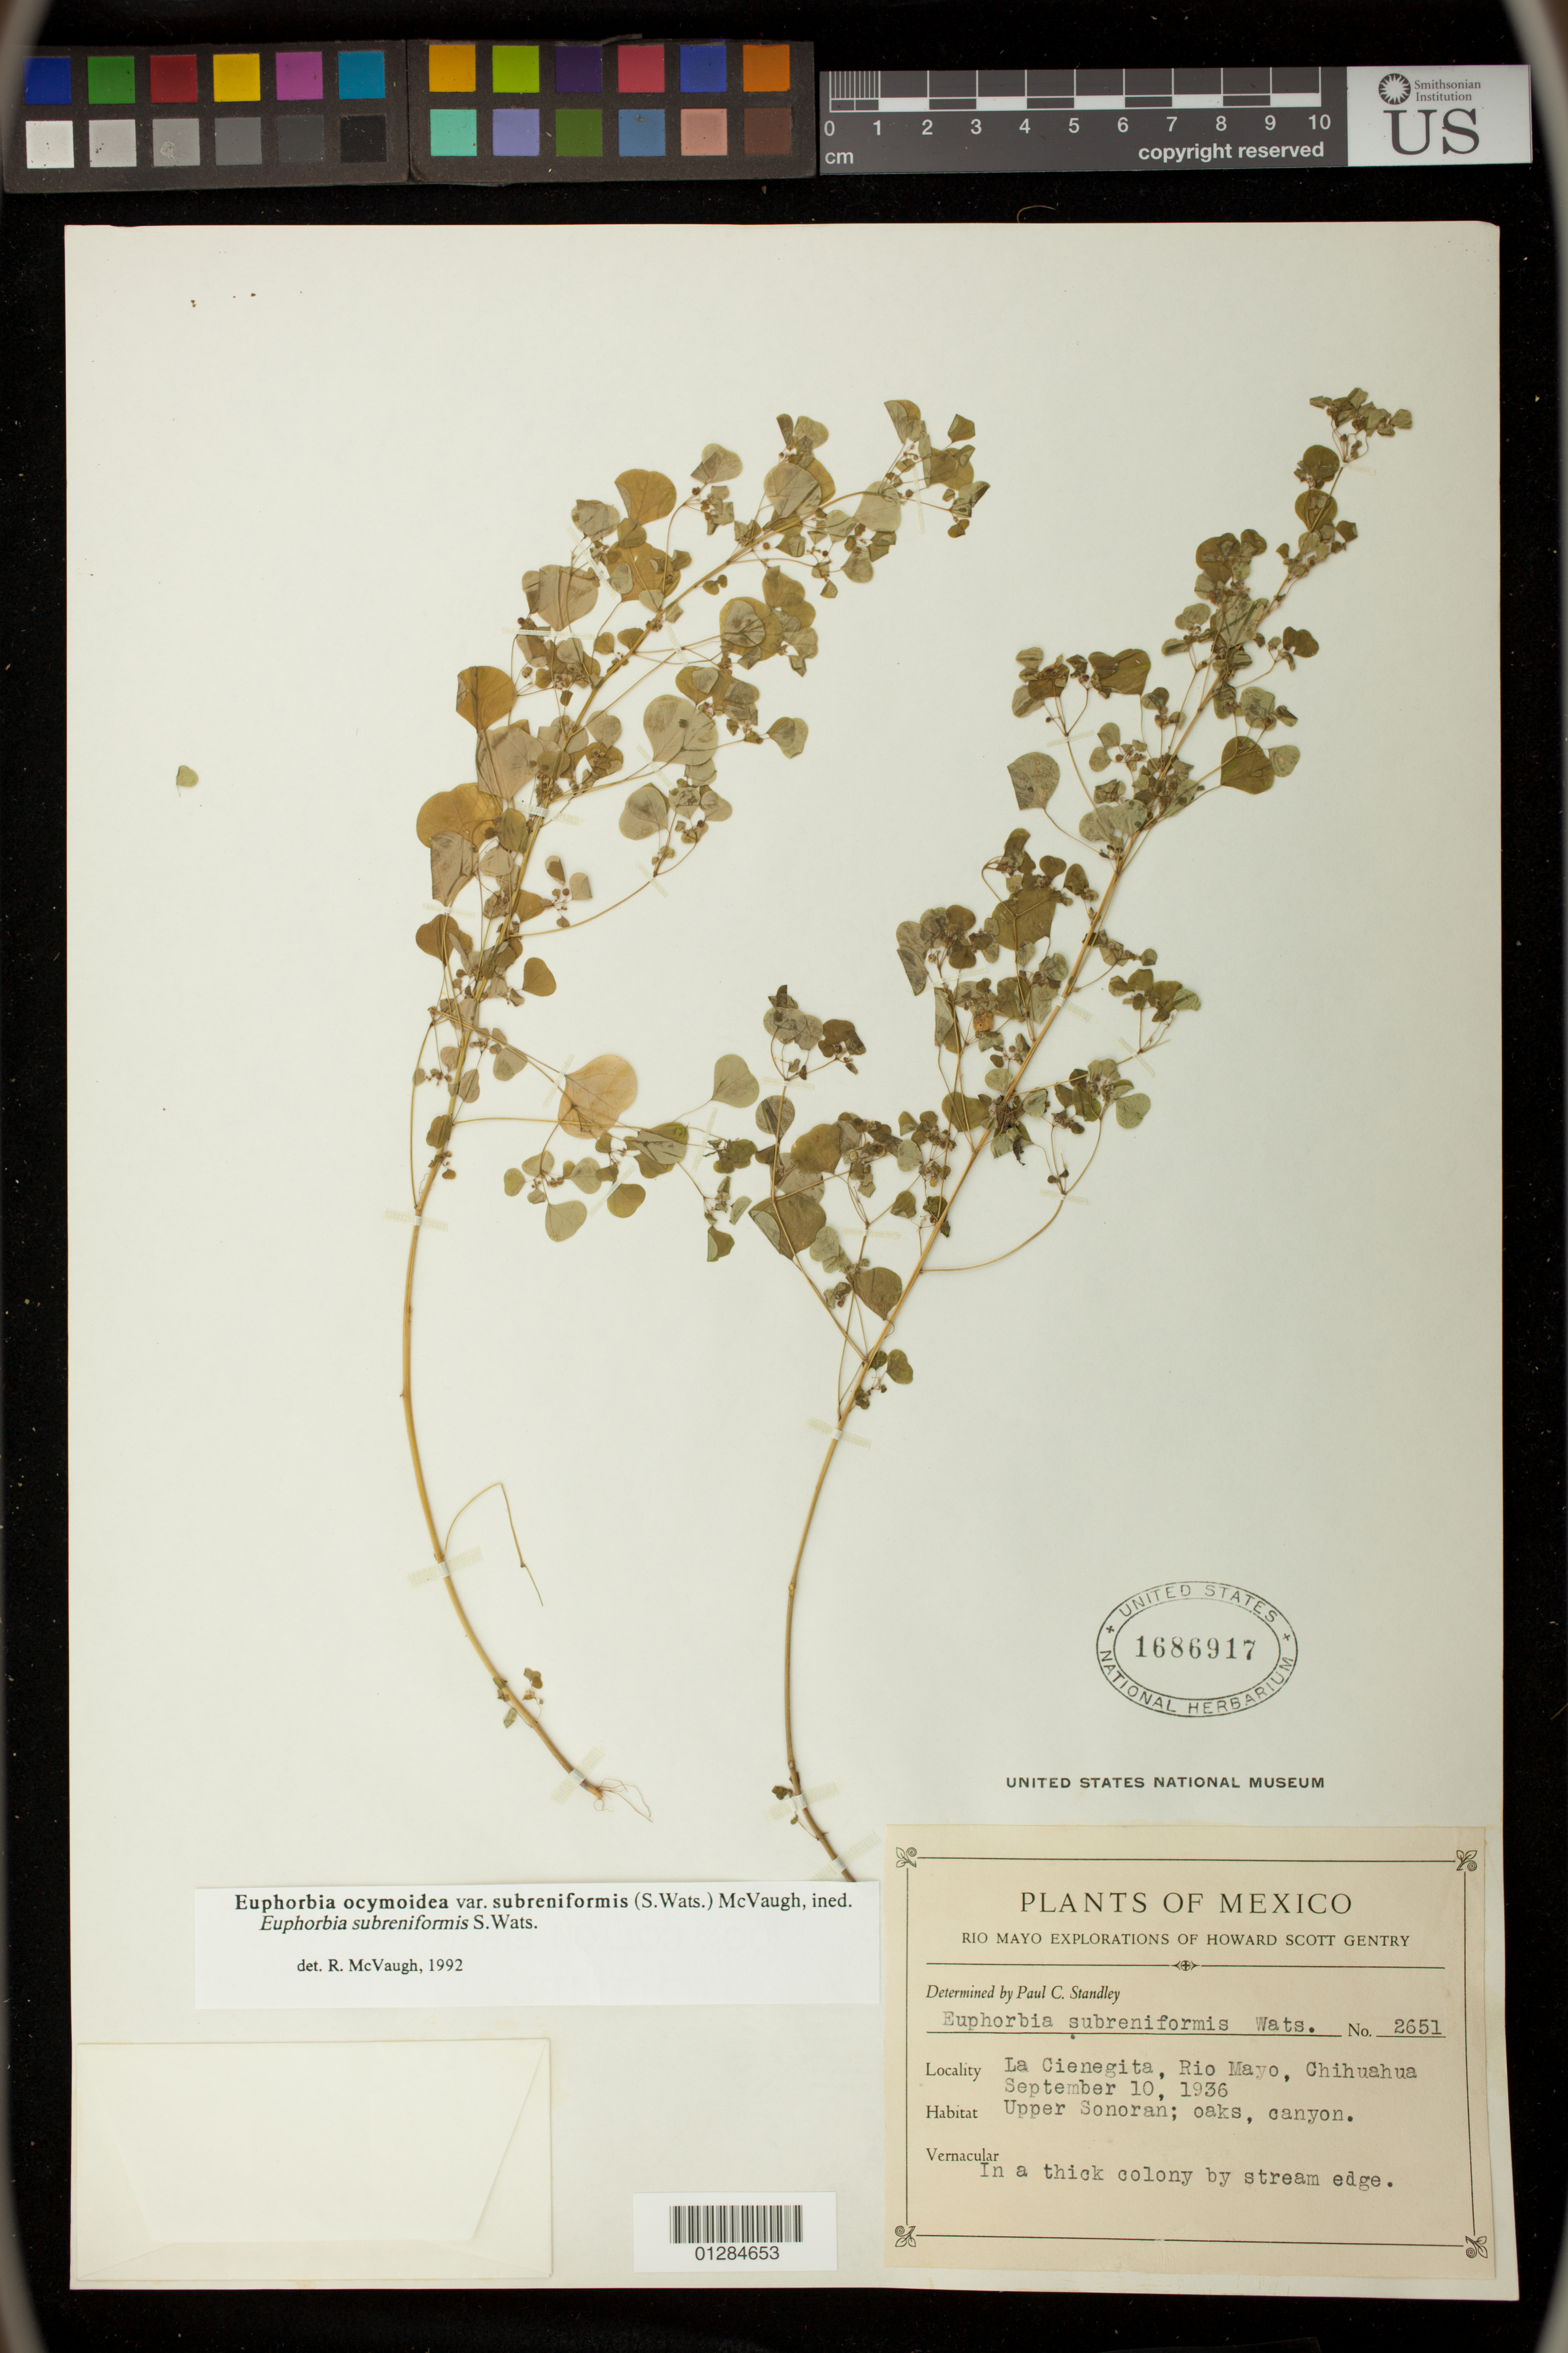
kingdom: Plantae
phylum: Tracheophyta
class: Magnoliopsida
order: Malpighiales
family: Euphorbiaceae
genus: Euphorbia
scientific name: Euphorbia fimbrilligera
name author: Mart.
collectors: H. S. Gentry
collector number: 2651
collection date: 1936-09-10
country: Mexico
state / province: Chihuahua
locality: La Cienegita, Rio Mayo, upper Sonoran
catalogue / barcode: US 1686917